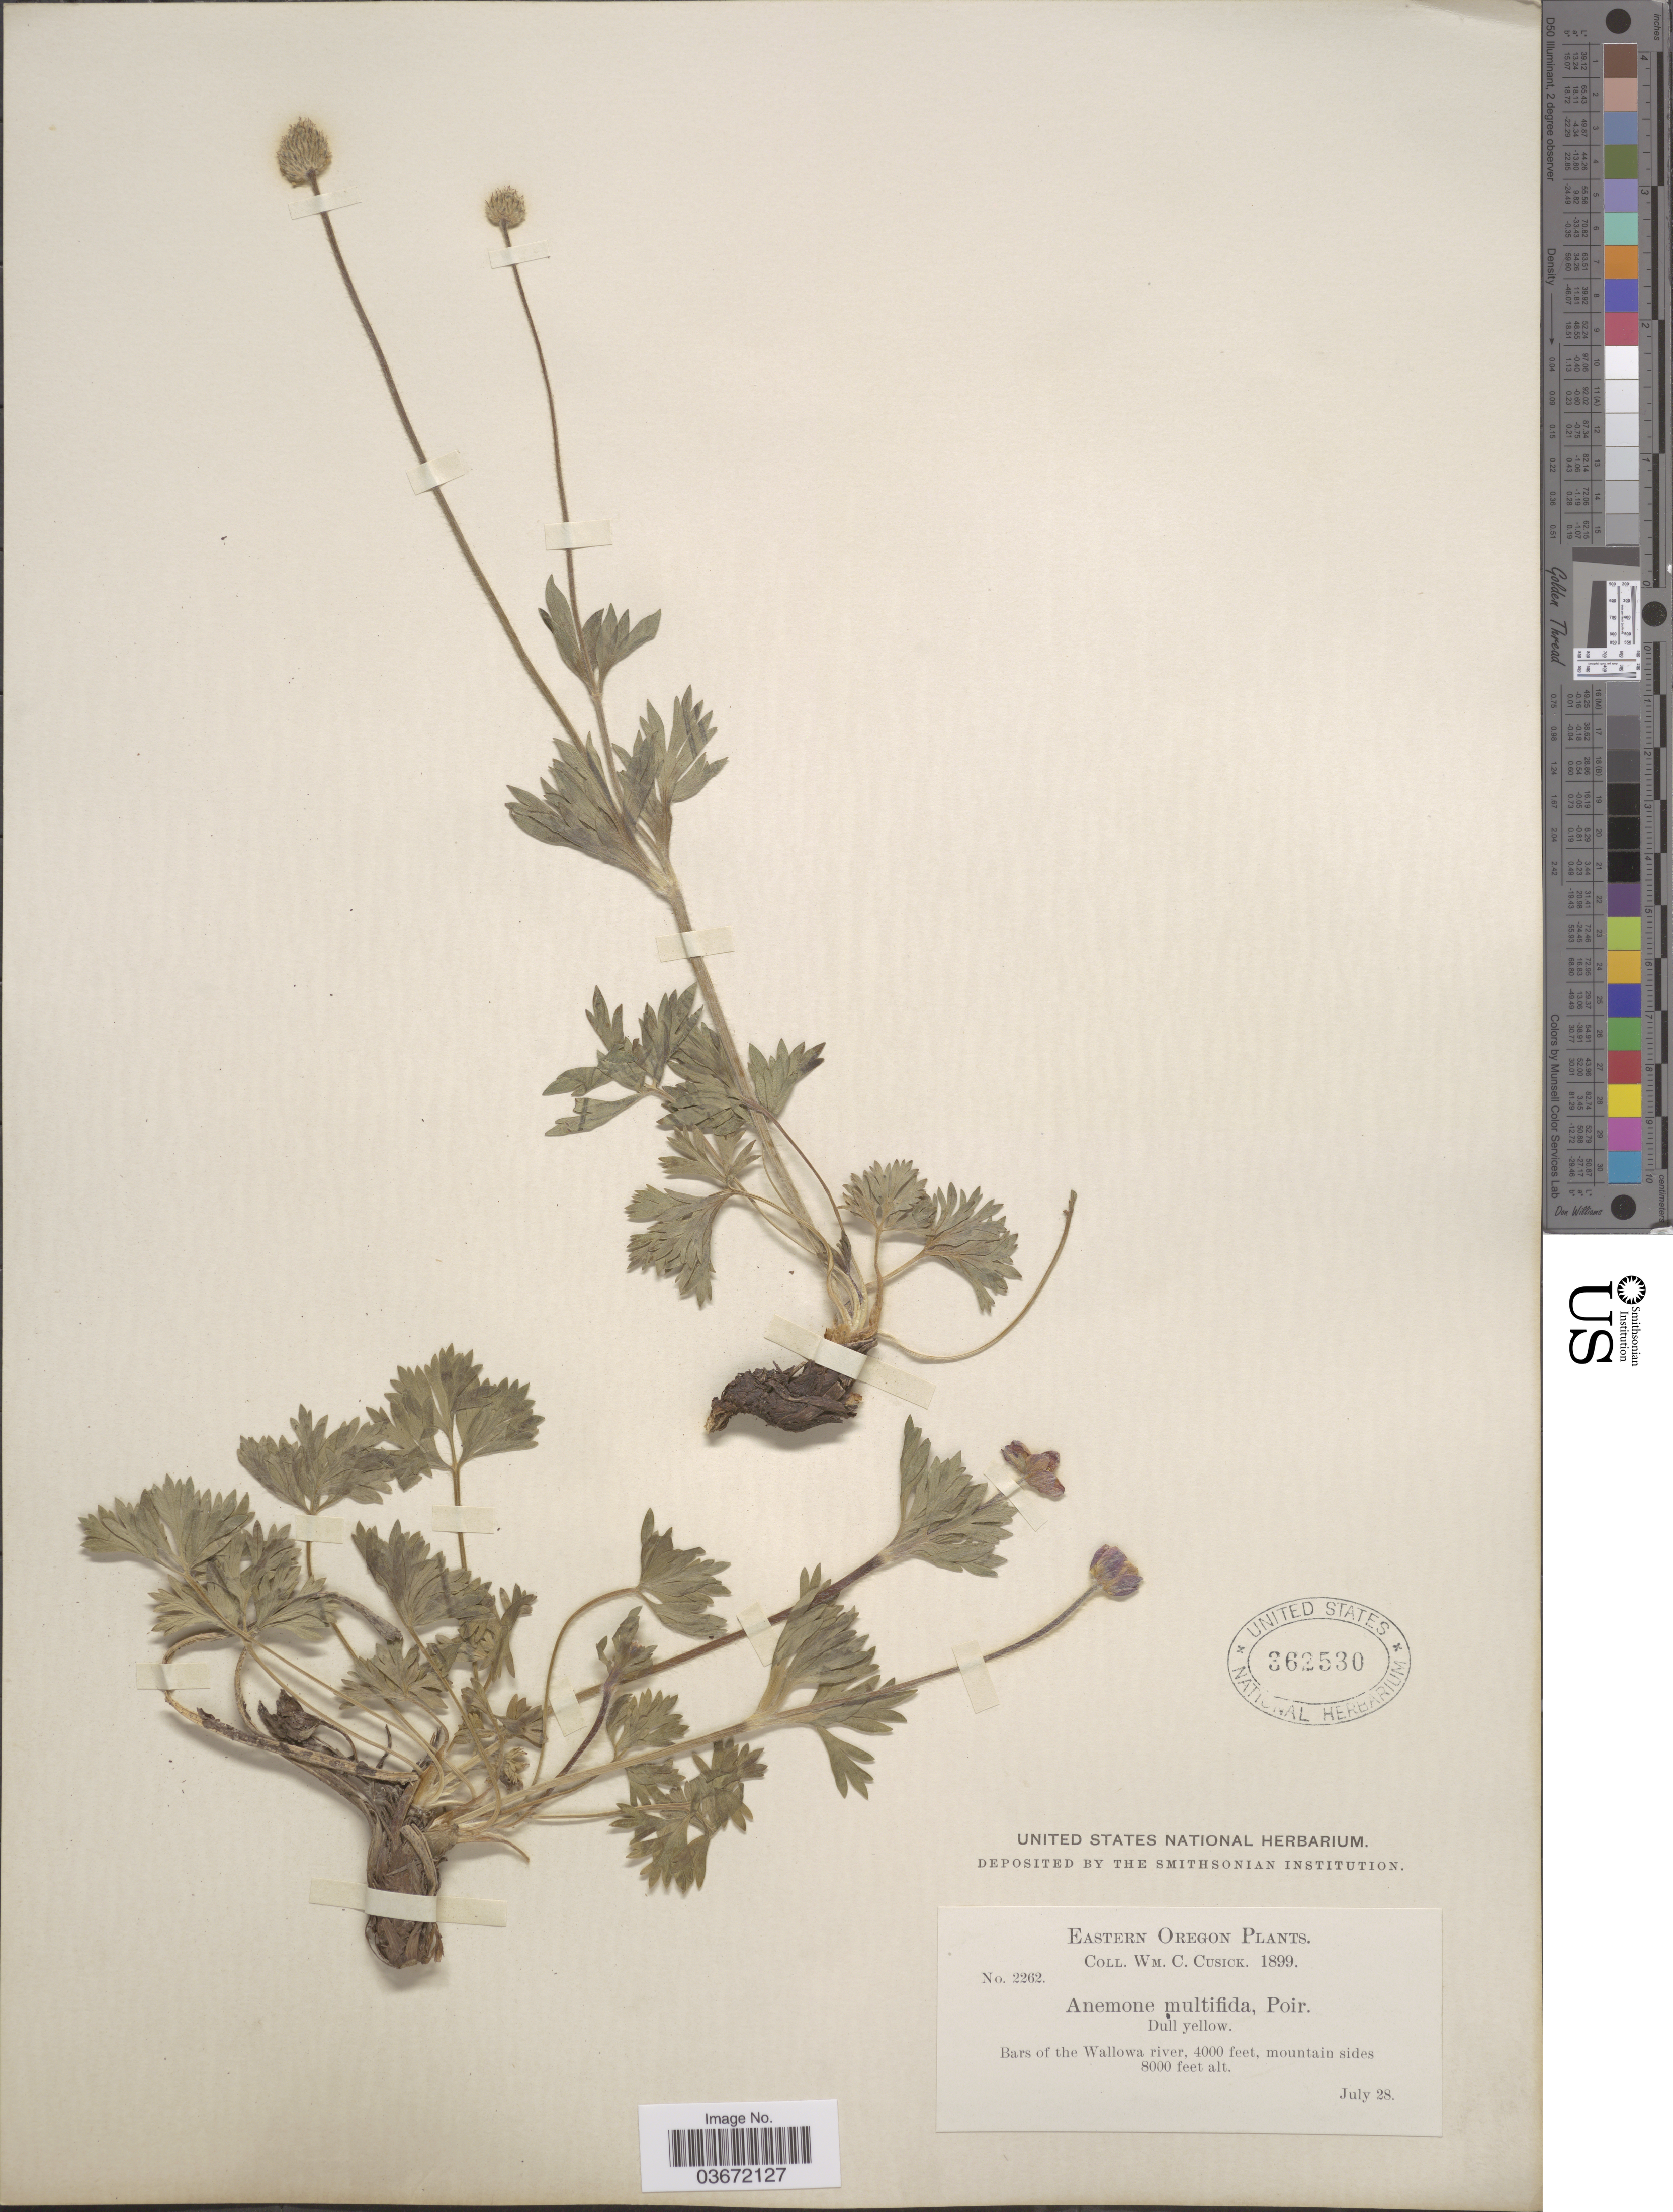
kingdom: Plantae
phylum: Tracheophyta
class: Magnoliopsida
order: Ranunculales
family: Ranunculaceae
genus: Anemone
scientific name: Anemone multifida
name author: Poir.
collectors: W. C. Cusick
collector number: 2262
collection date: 1899-07-28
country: United States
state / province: Oregon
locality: Eastern Oregon. Bars of the Wallowa river, mountain sides.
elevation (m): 1219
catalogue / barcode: US 362530